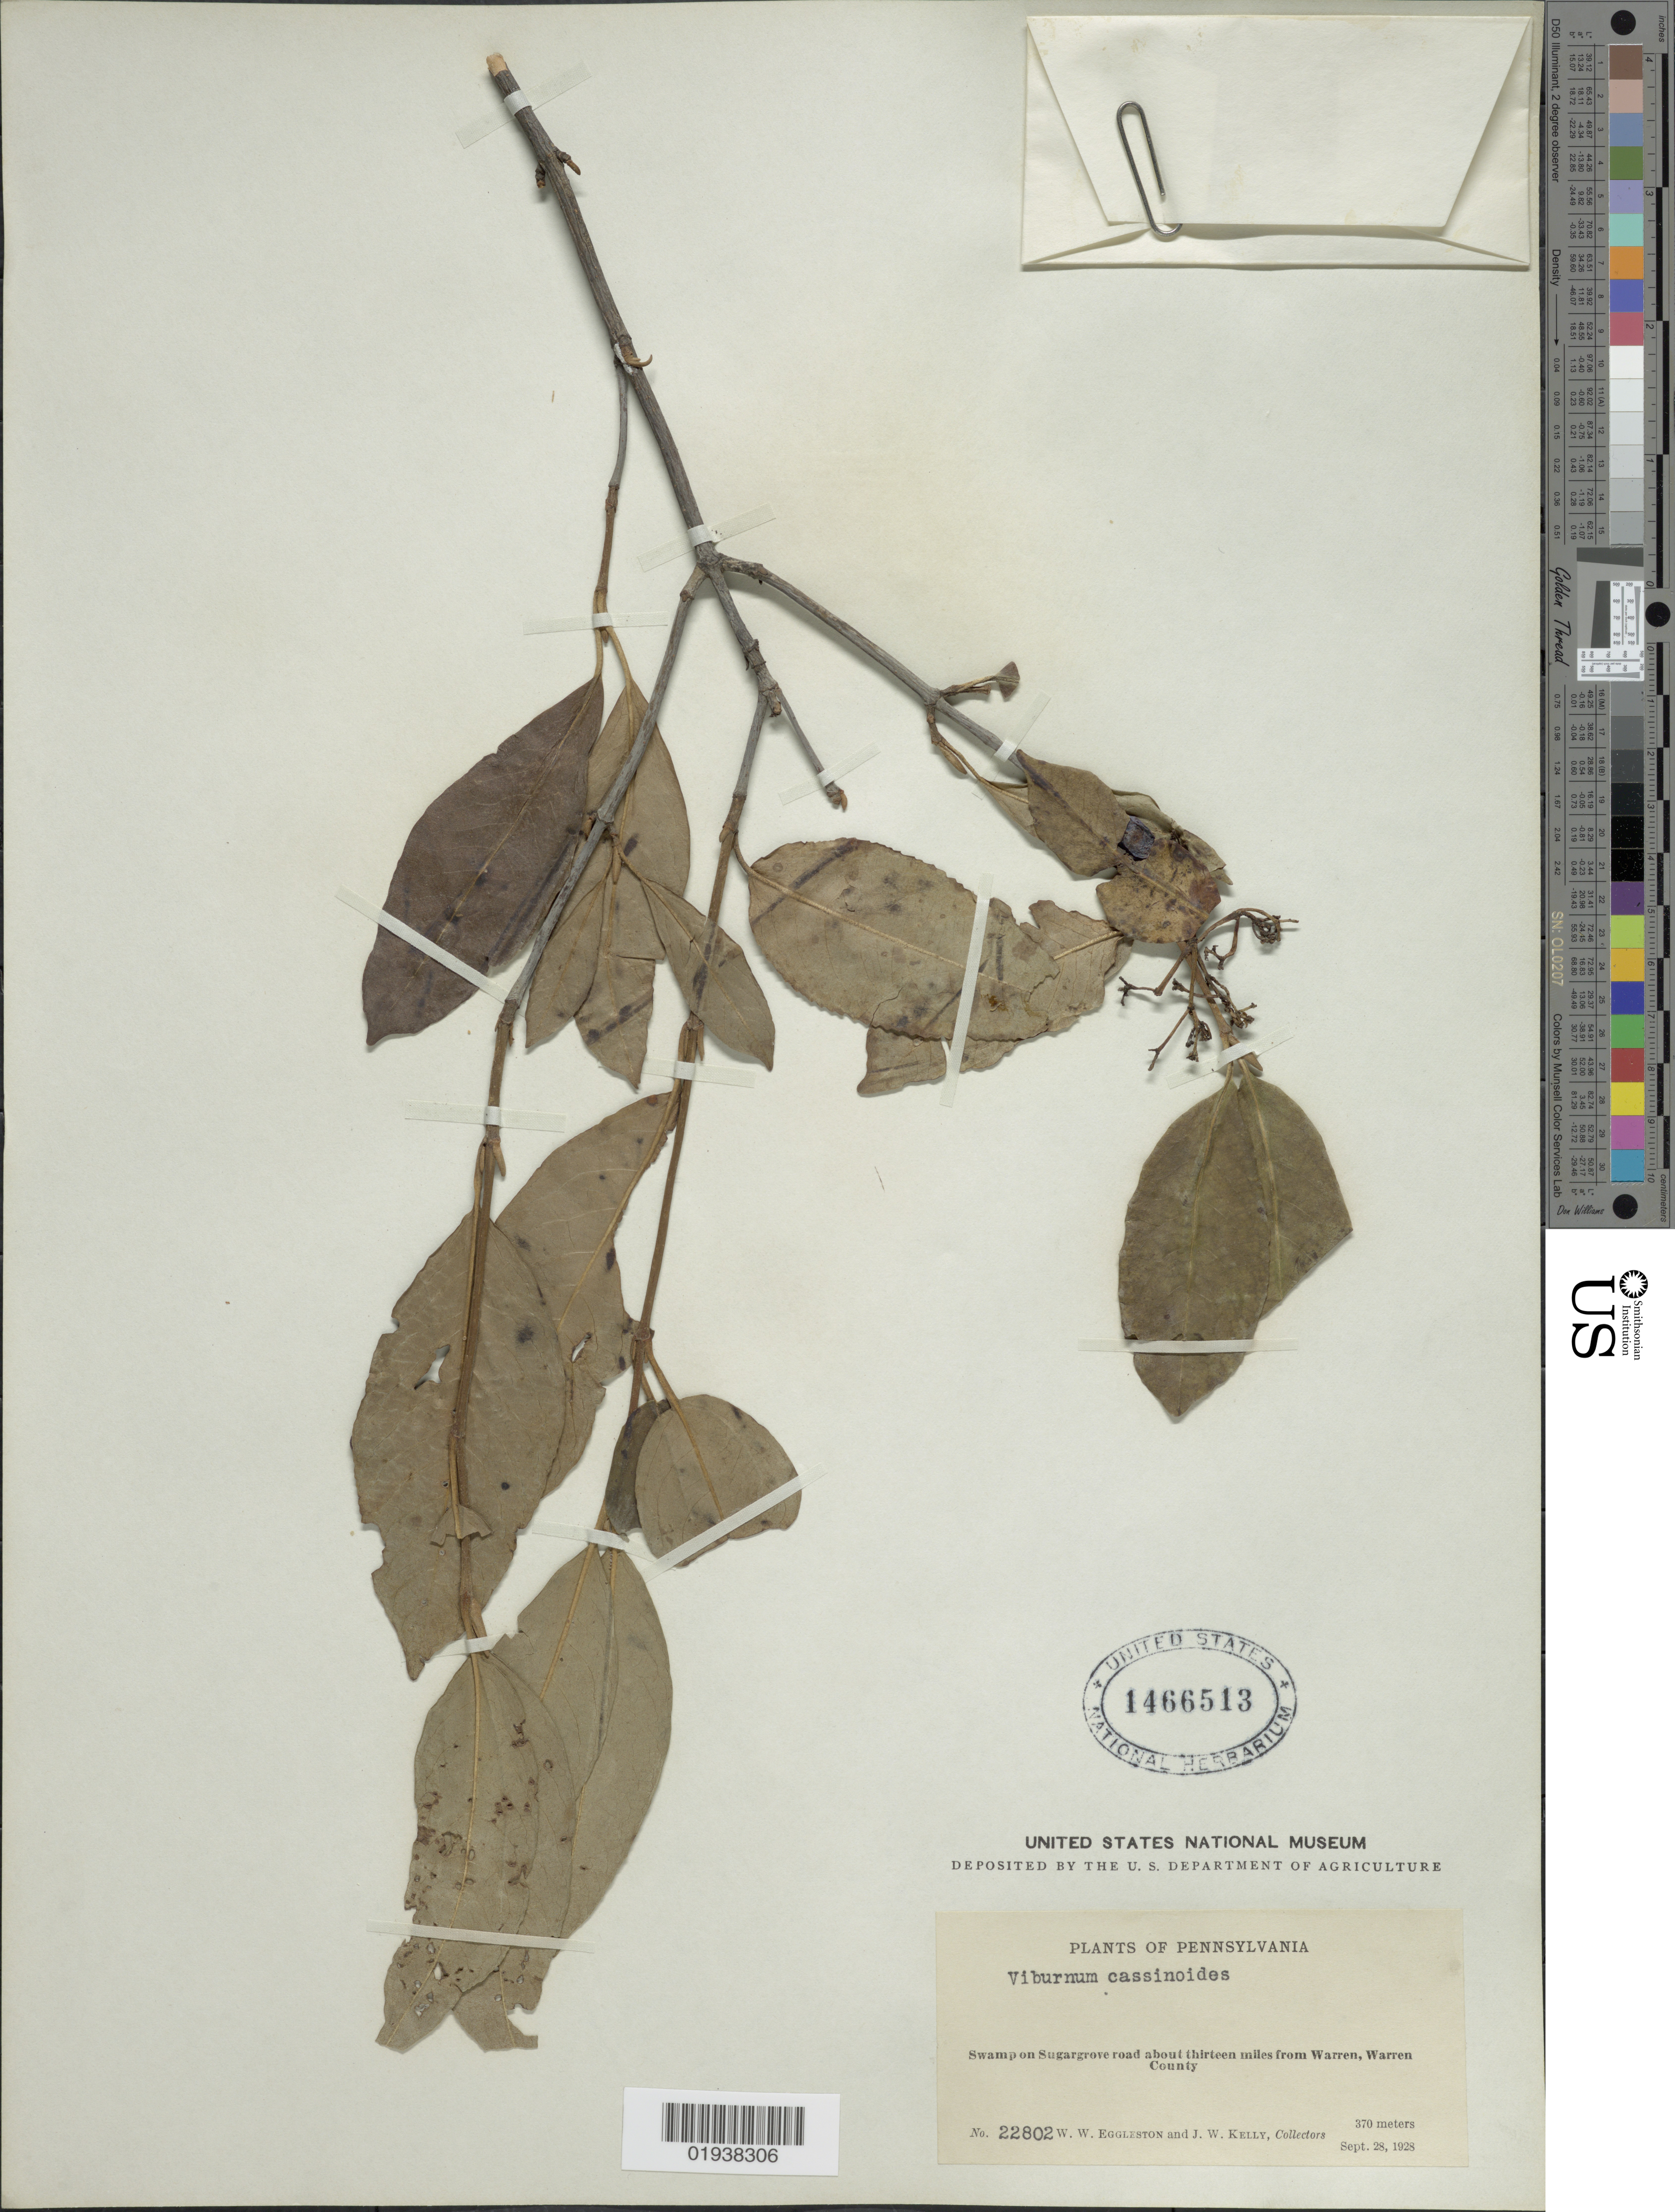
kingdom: Plantae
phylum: Tracheophyta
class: Magnoliopsida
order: Dipsacales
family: Viburnaceae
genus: Viburnum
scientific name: Viburnum cassinoides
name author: L.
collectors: W. W. Eggleston & J. Kelly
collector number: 22802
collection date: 1928-09-28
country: United States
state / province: Pennsylvania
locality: Swamp on Sugargrove road about thirteen miles from Warren, Warren County.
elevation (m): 370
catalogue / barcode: US 1466513